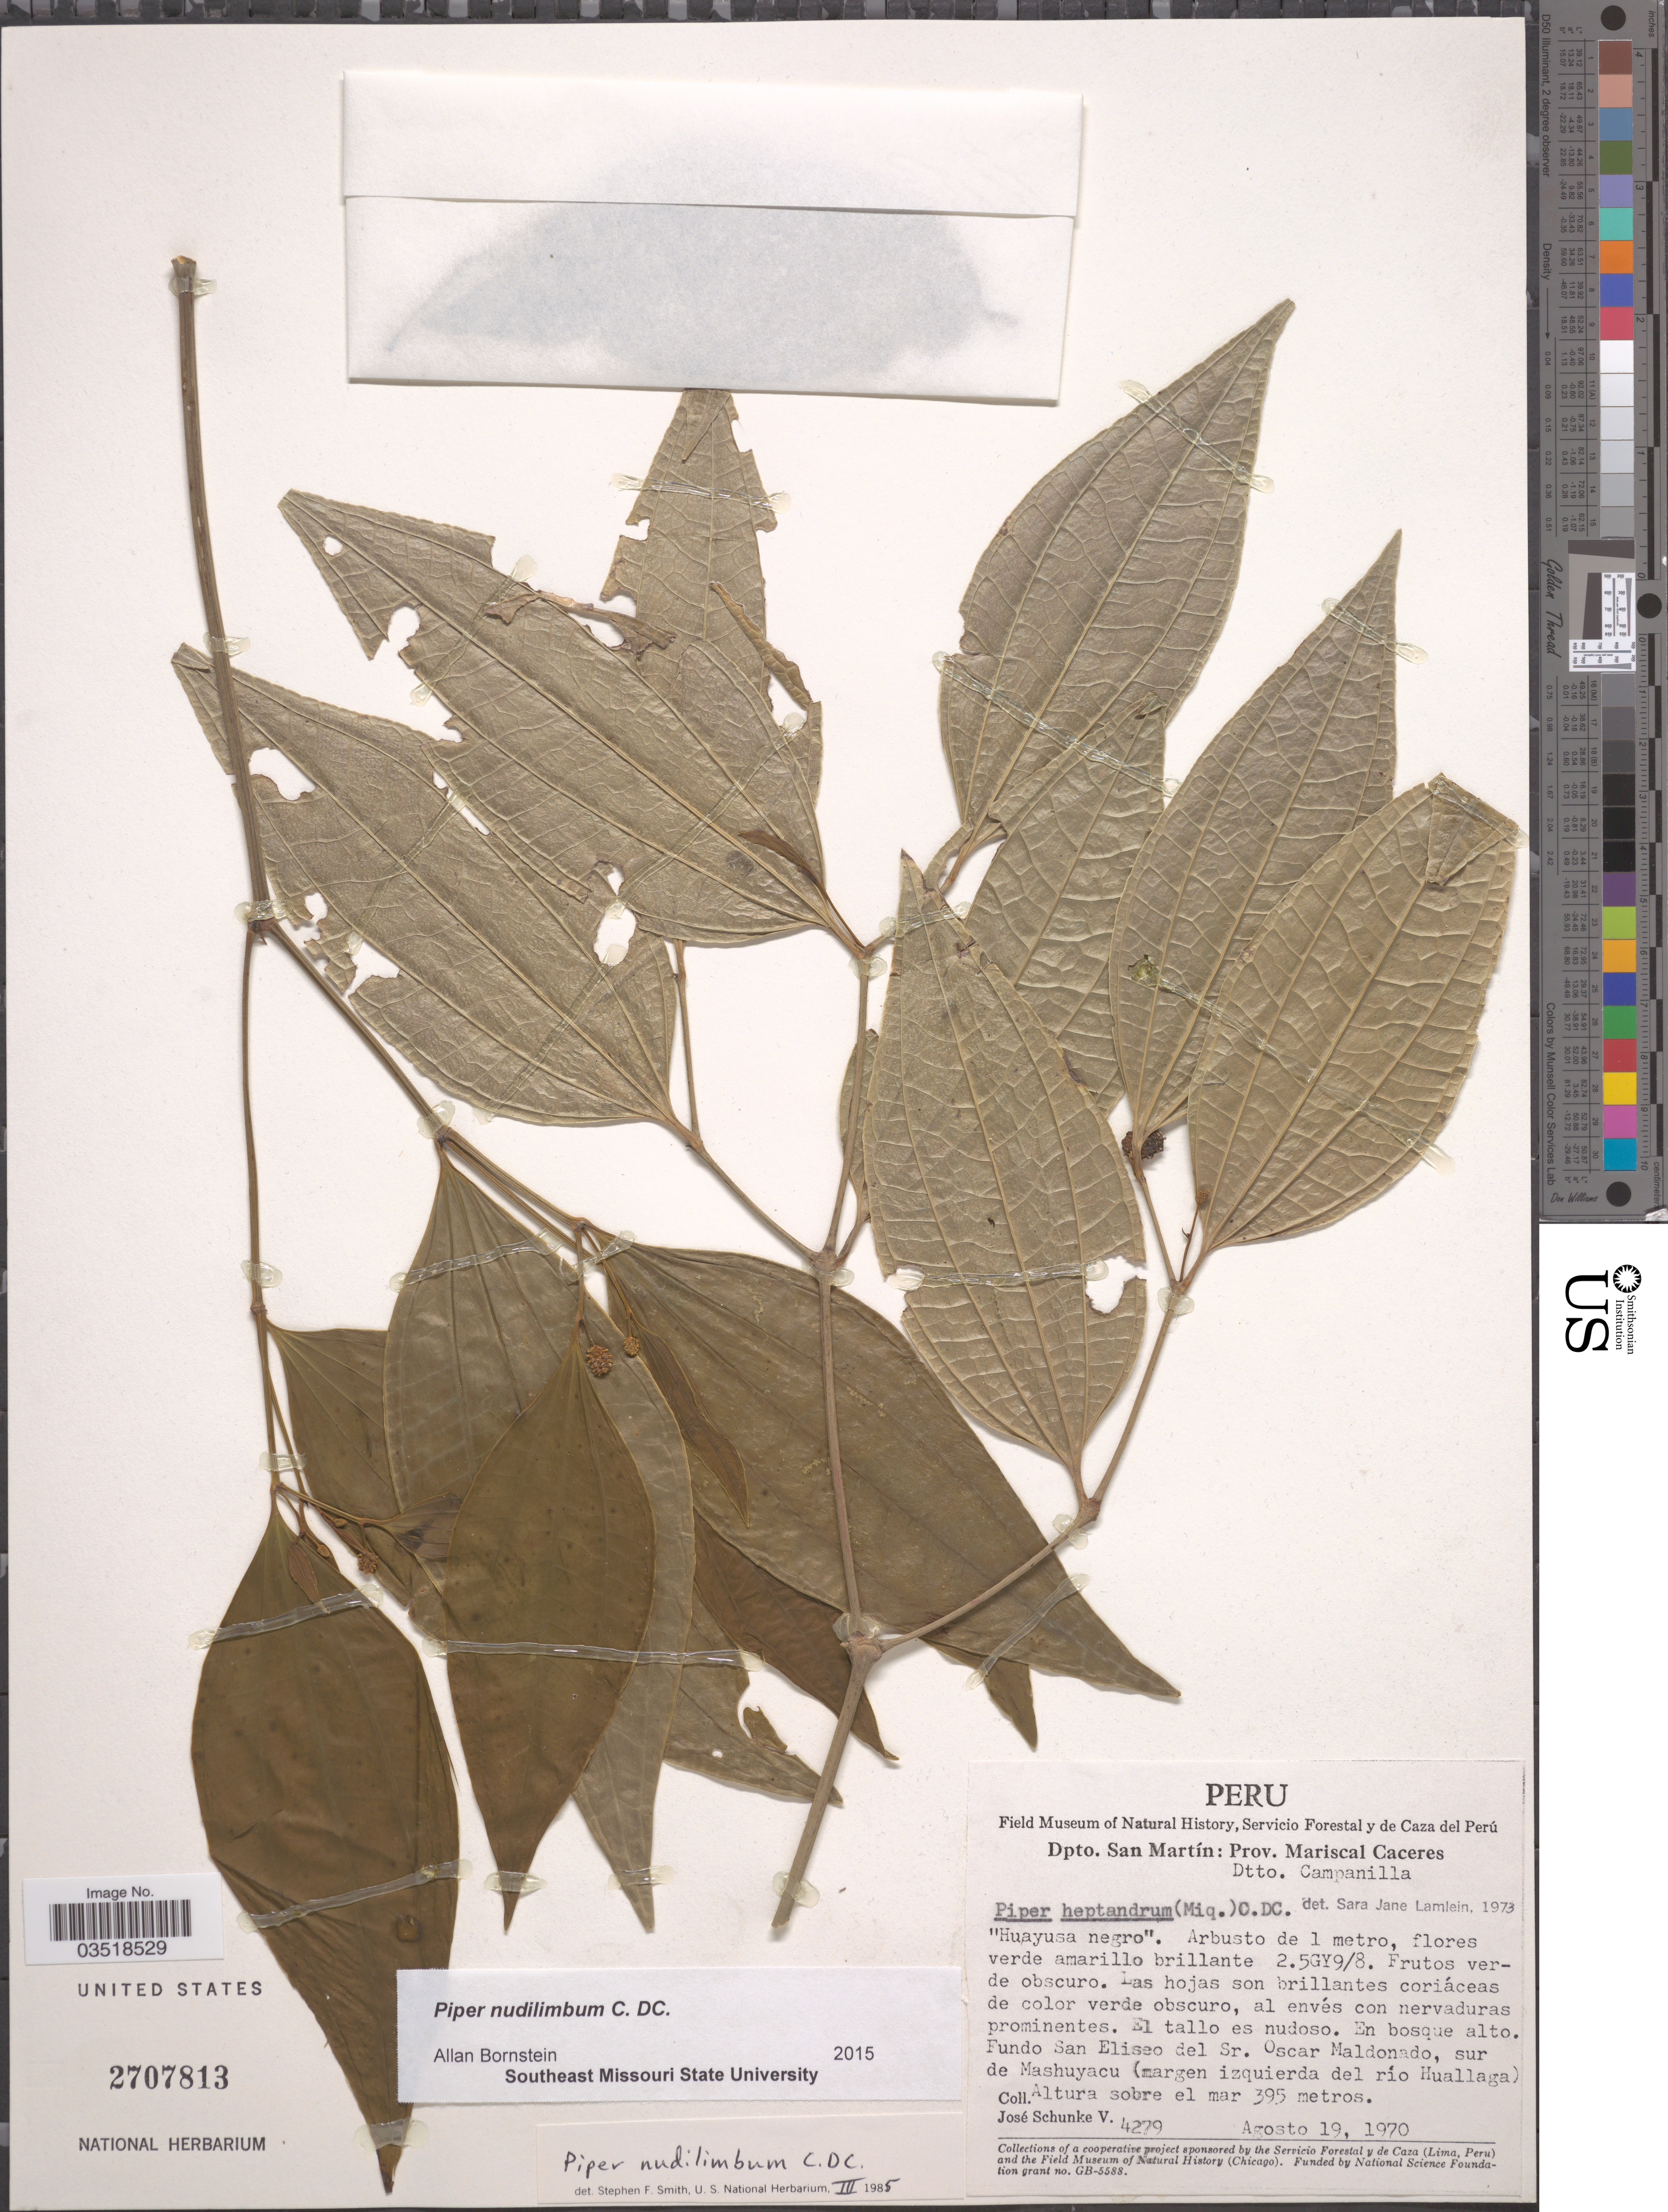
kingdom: Plantae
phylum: Tracheophyta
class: Magnoliopsida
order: Piperales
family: Piperaceae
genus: Piper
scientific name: Piper nudilimbum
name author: C. DC.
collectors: J. Schunke Vigo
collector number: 4279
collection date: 1970-08-19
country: Peru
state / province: San Martín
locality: Dpto. San Martín: Prov. Mariscal Caceres. Dtto. Campanilla. En bosque alto. Fundo San Eliseo del Sr. Oscar Maldonado, sur de Mashuyacu (margen izquierda del río Huallaga).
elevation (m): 395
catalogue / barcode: US 2707813